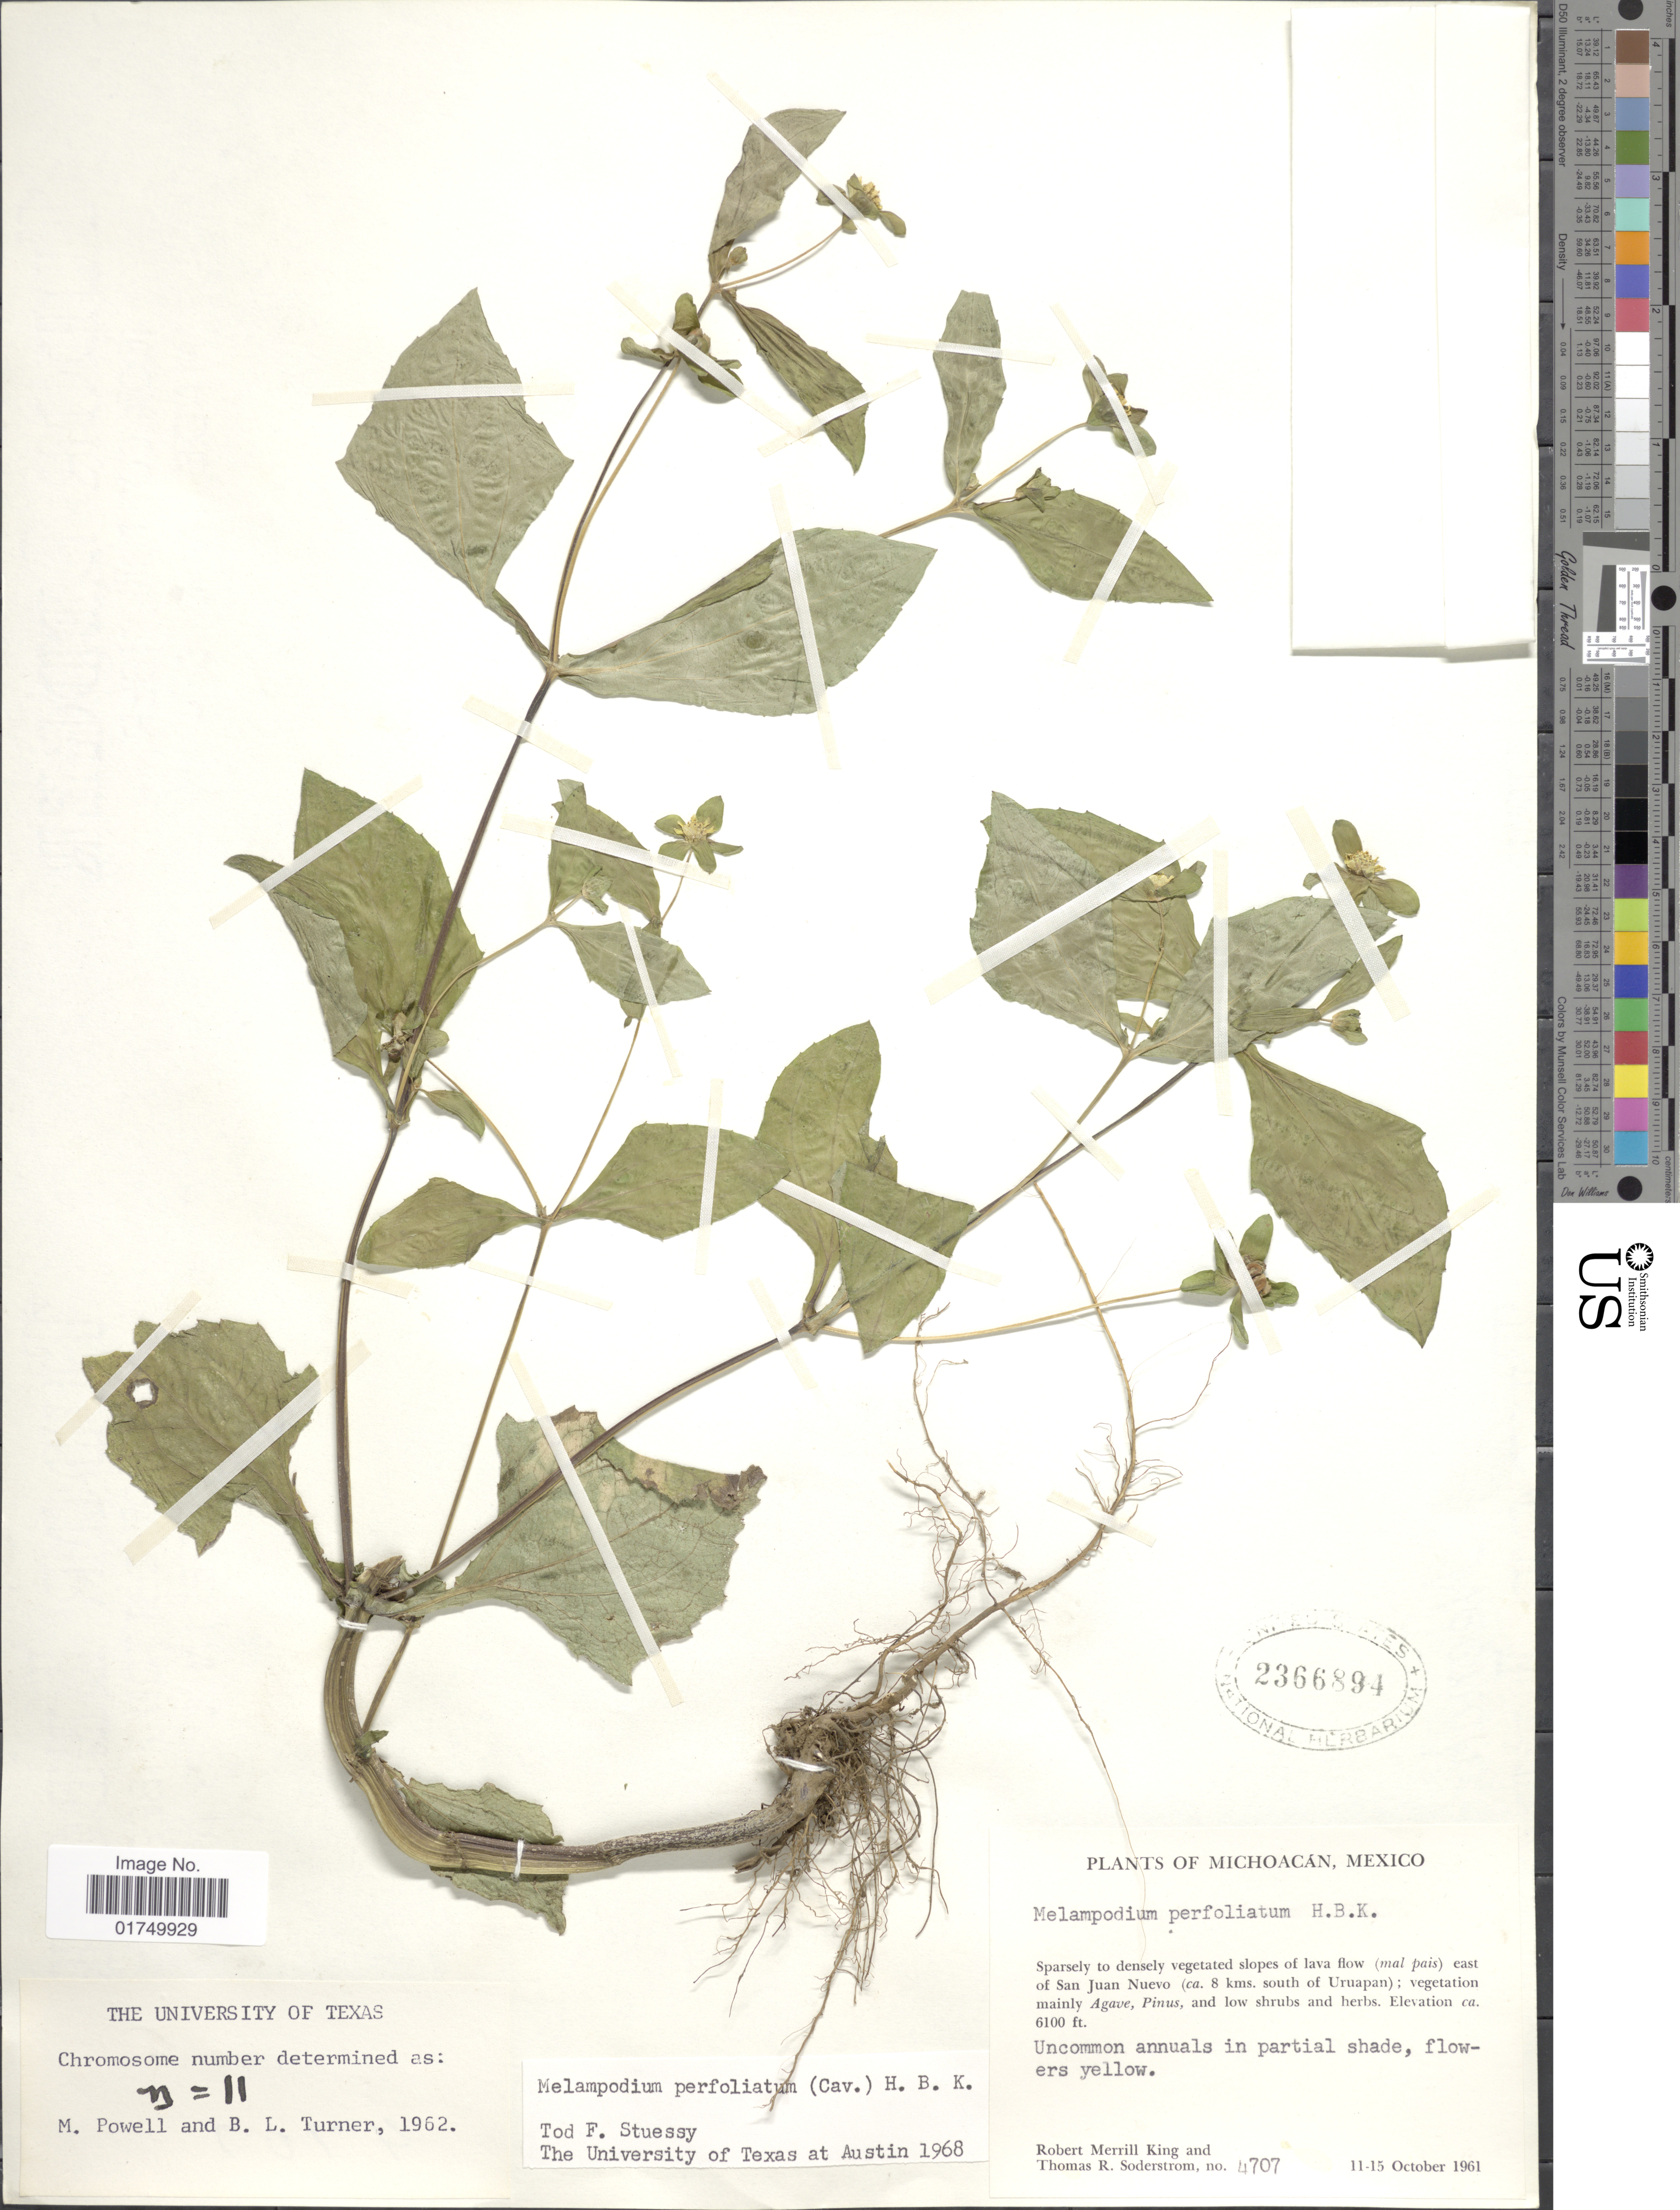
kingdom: Plantae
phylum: Tracheophyta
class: Magnoliopsida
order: Asterales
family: Asteraceae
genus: Melampodium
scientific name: Melampodium perfoliatum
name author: (Cav.) Kunth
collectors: R. M. King & T. R. Soderstrom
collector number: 4707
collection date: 1961-10-11/1961-10-15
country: Mexico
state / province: Michoacán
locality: Sparsely to densely vegetated slopes of lava flow (mal pais) east of San Juan Nuevo (ca. 8 kms. south of Uruapan)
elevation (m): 1859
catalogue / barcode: US 2366894